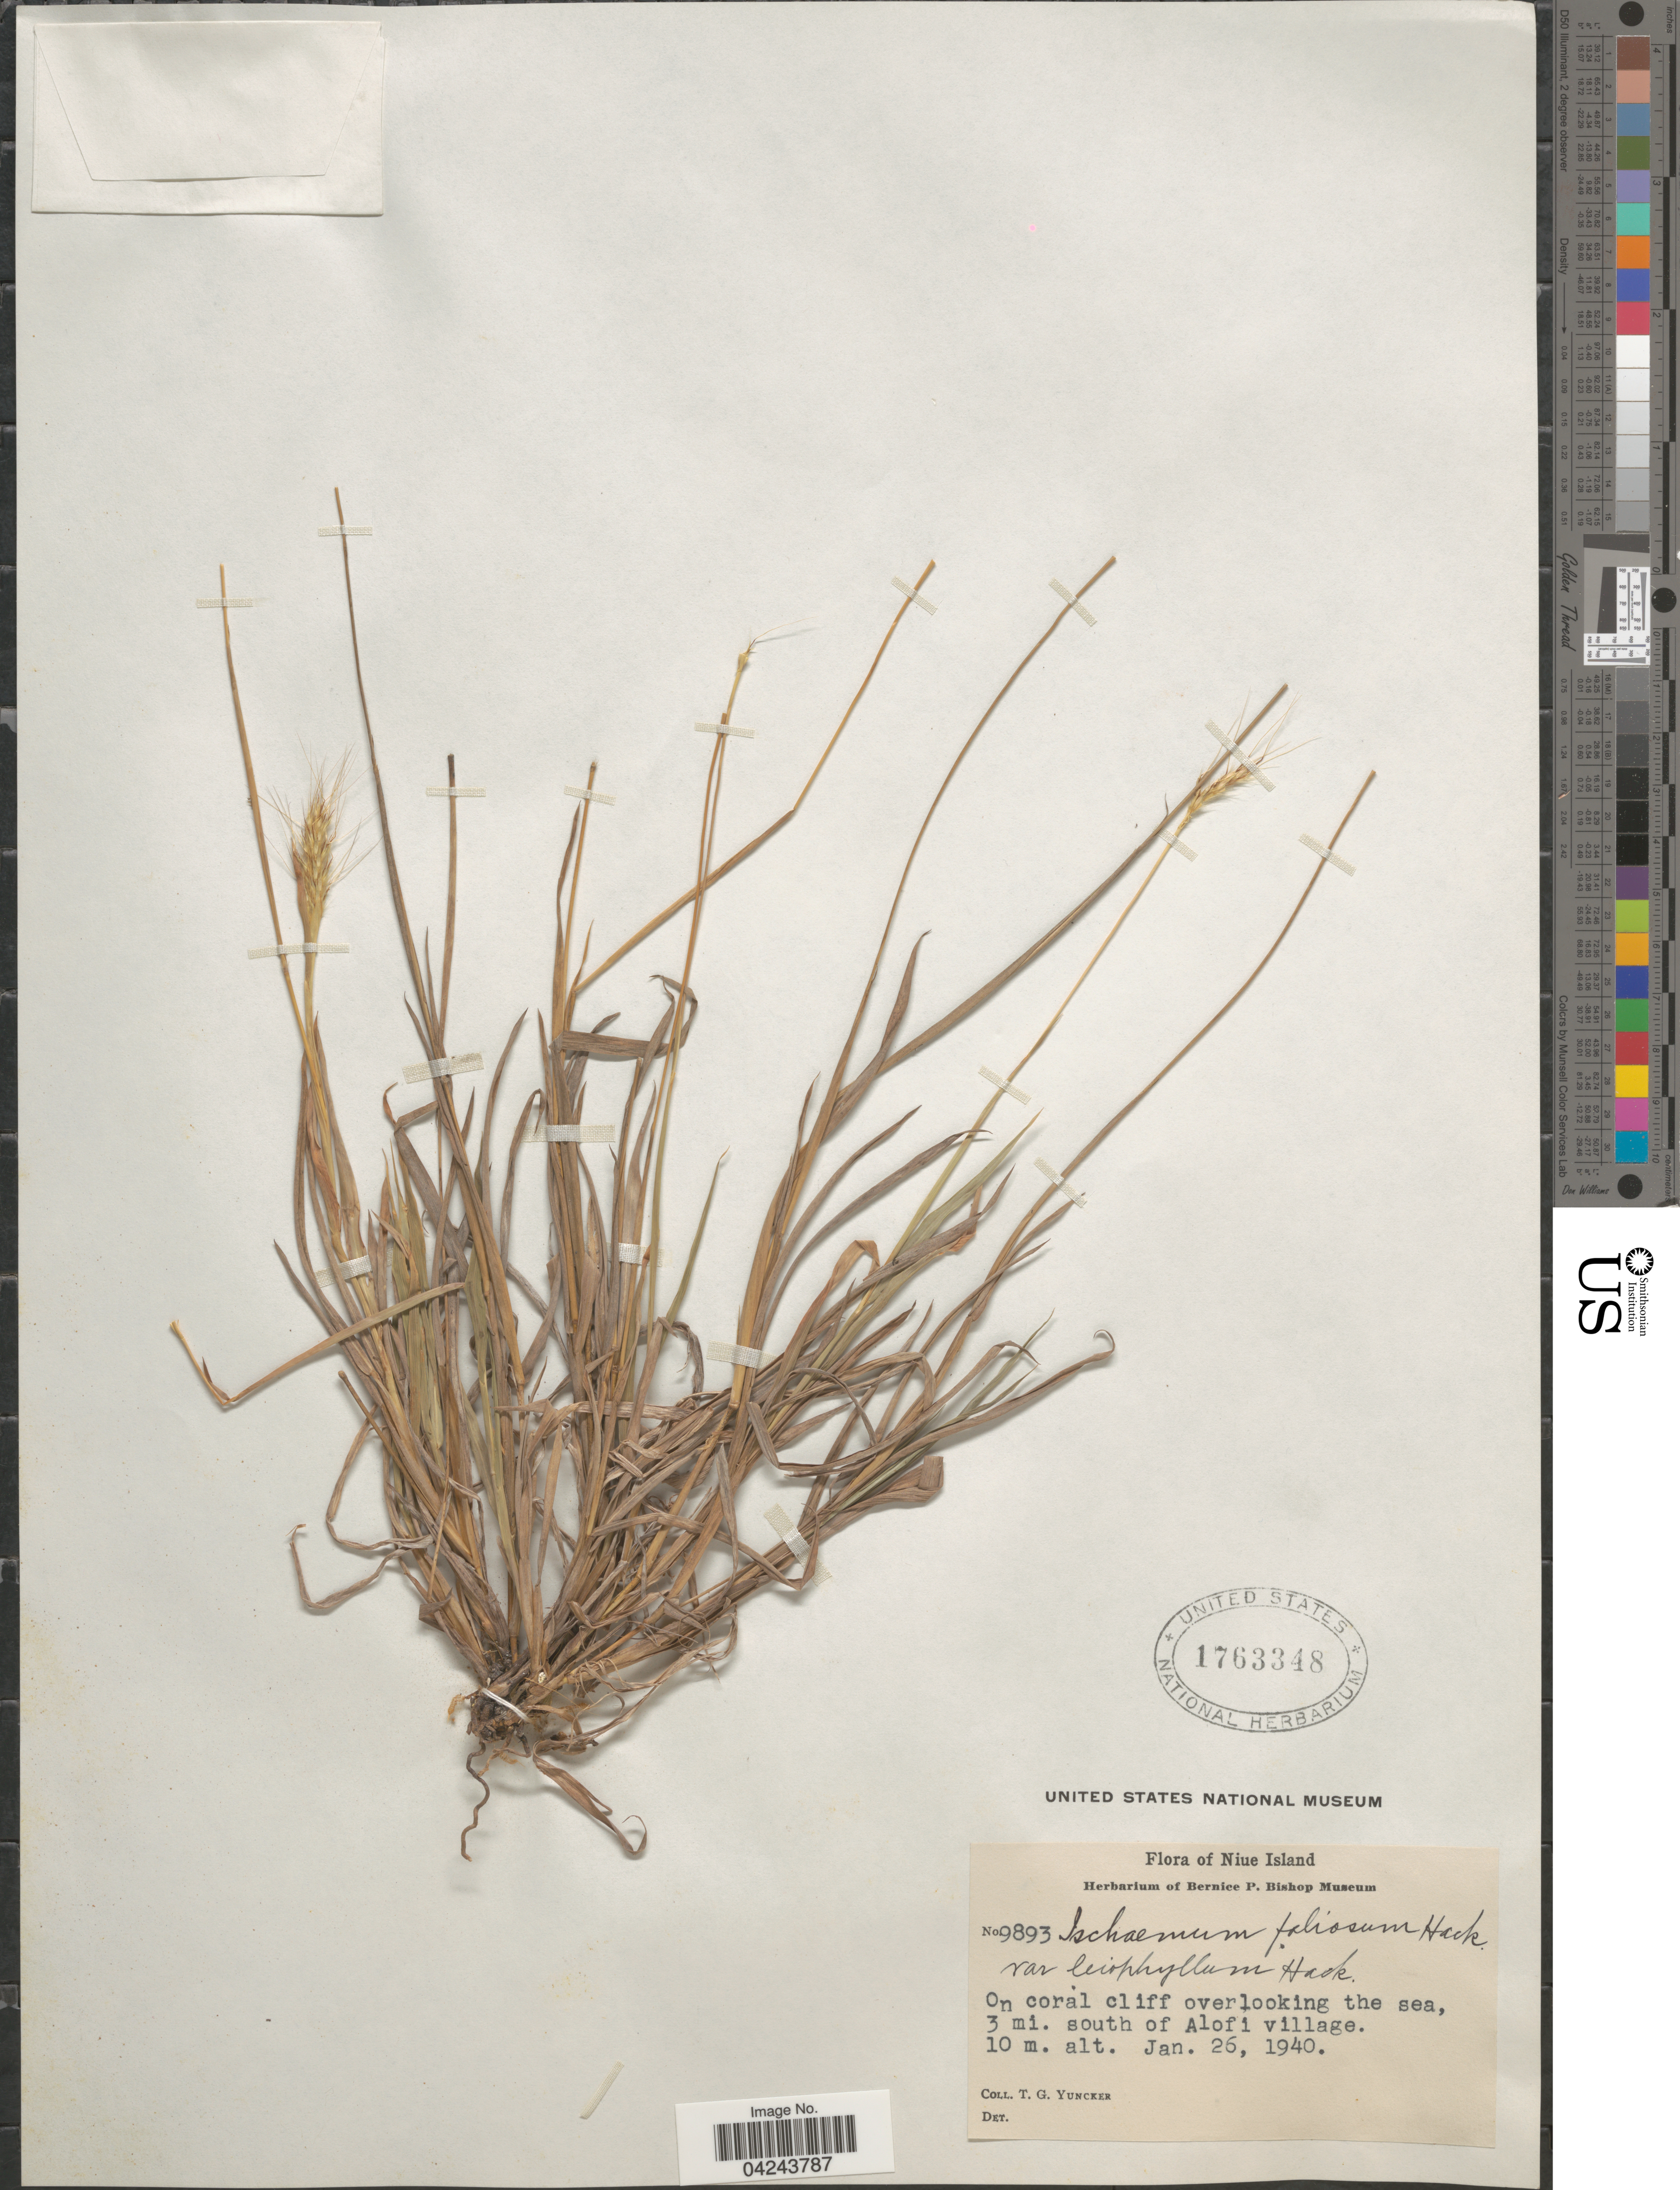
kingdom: Plantae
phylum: Tracheophyta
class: Liliopsida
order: Poales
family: Poaceae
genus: Ischaemum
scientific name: Ischaemum murinum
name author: G. Forst.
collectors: T. G. Yuncker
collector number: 9893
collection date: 1940-01-26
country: Wallis and Futuna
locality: Niue Island. On coral cliff overlooking the sea, 3 mi. south of Alofi village.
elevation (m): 10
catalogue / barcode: US 1763348